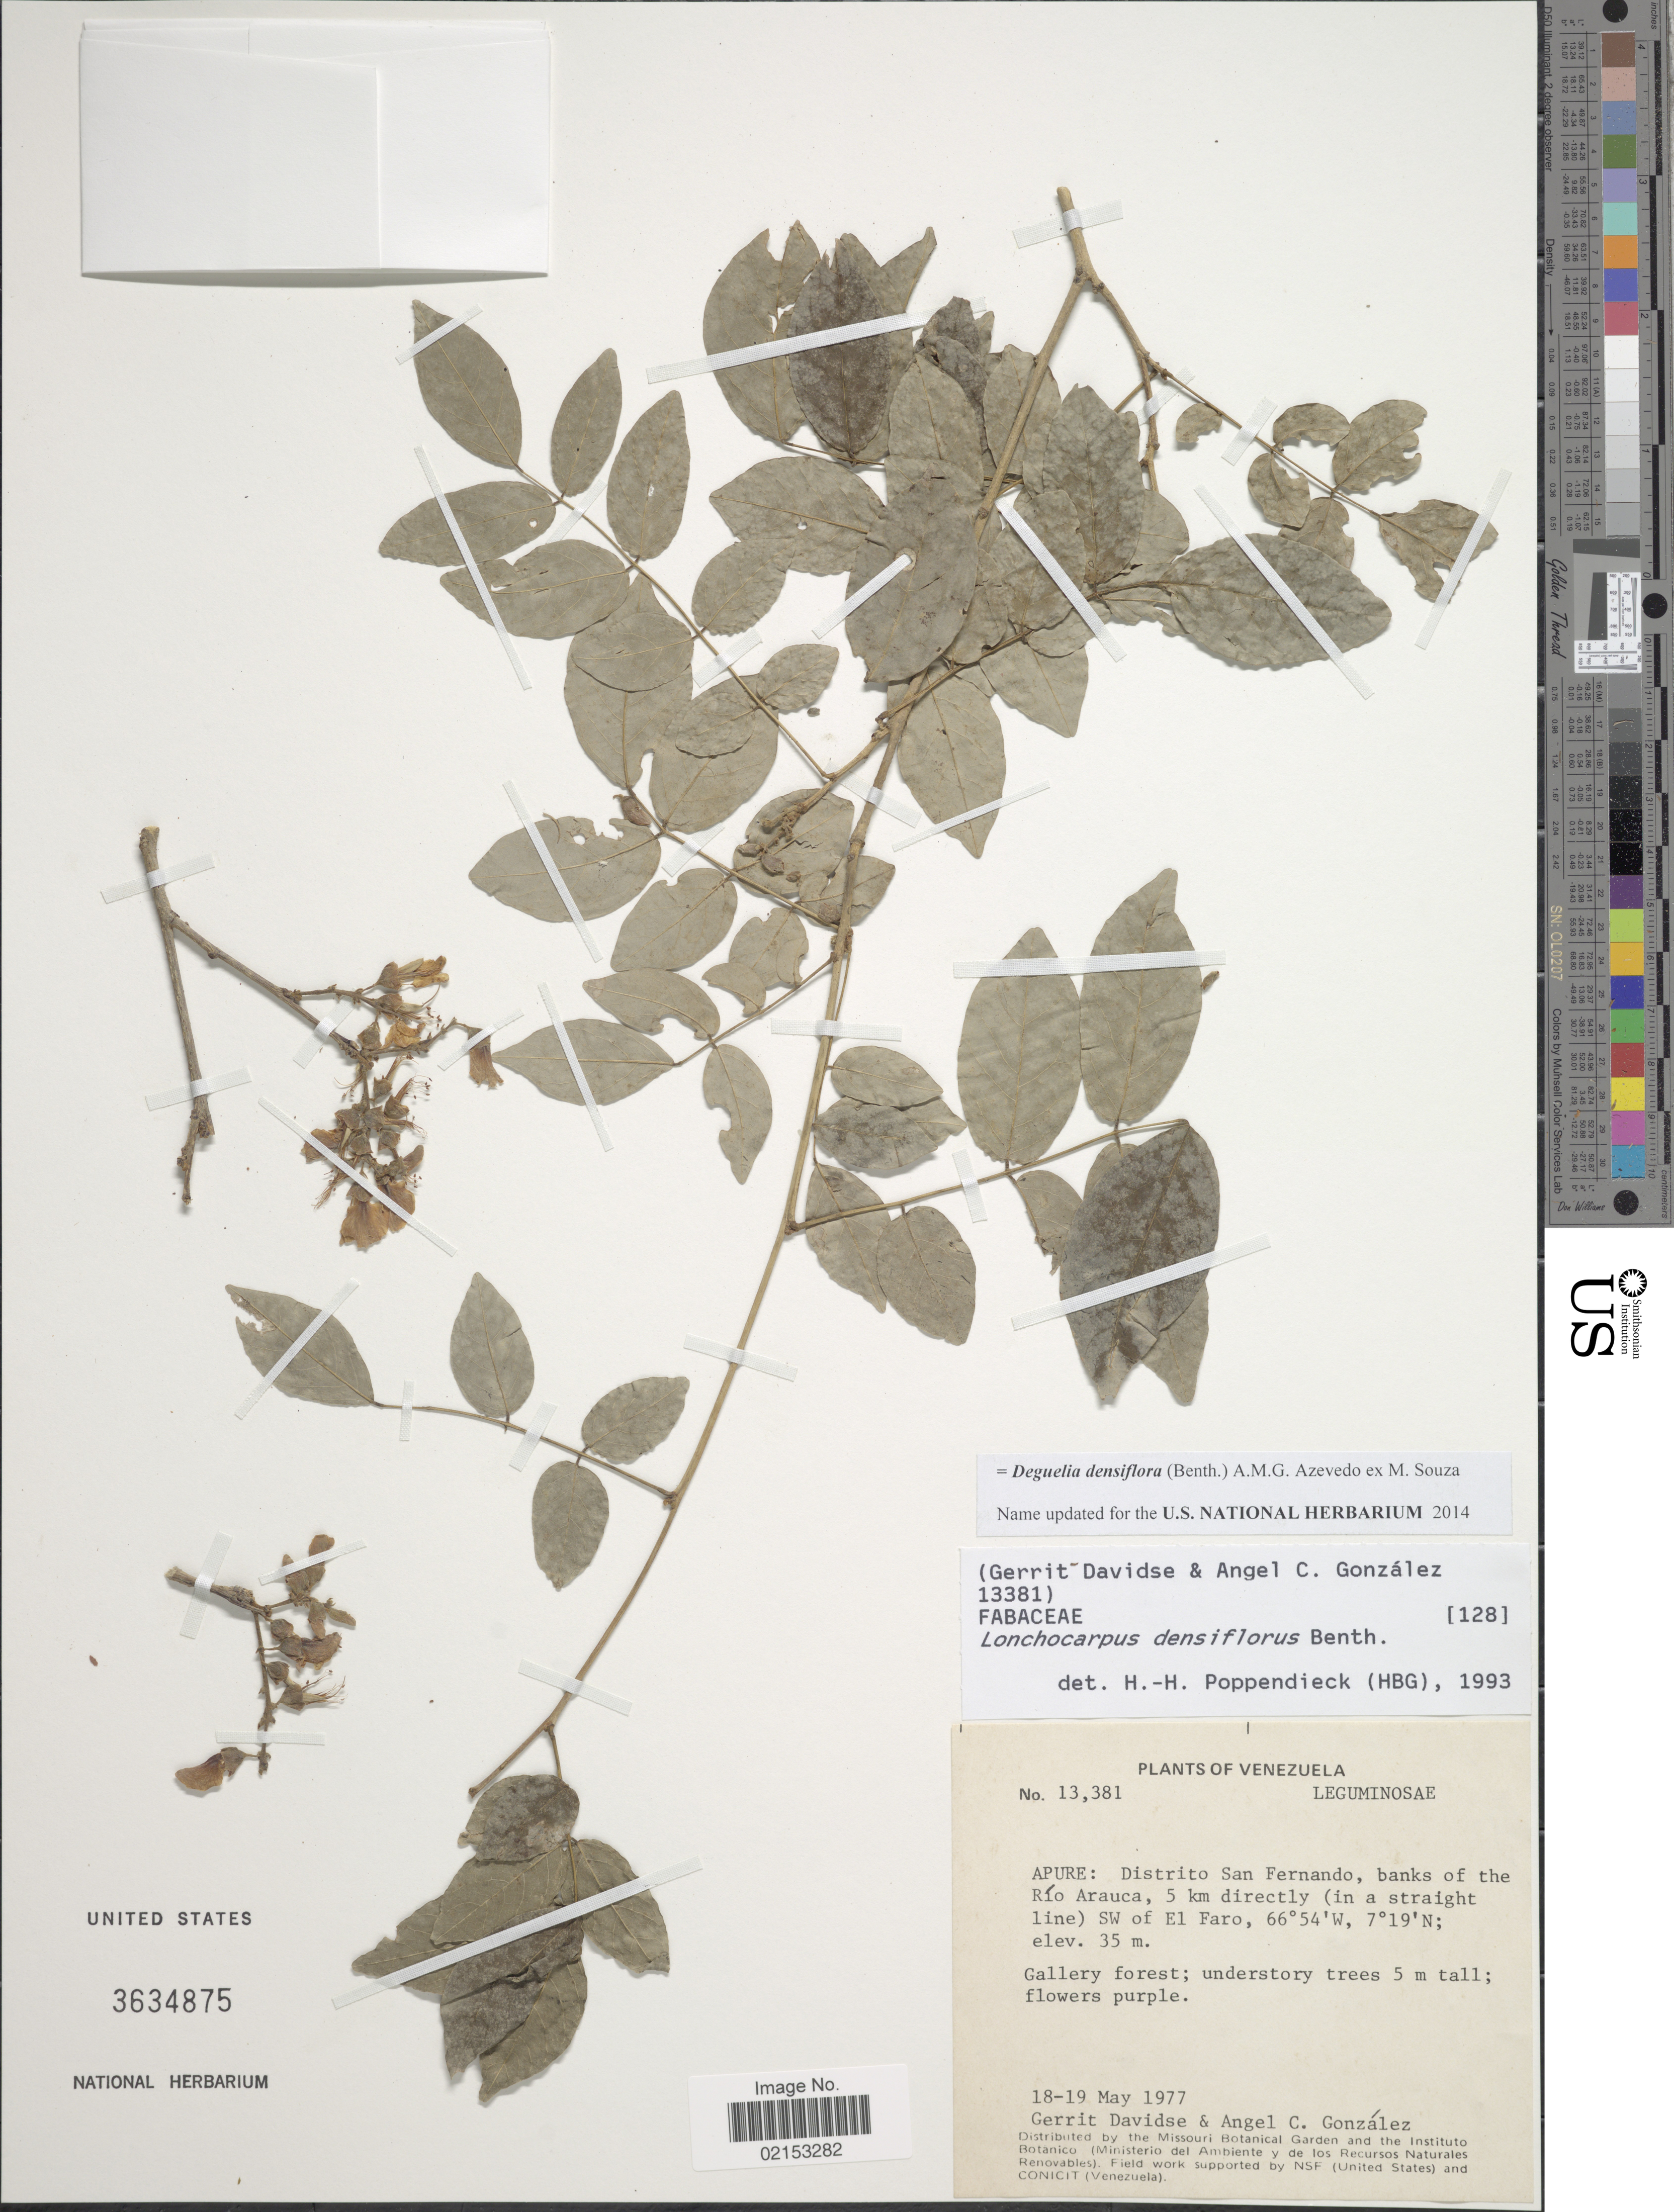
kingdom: Plantae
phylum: Tracheophyta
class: Magnoliopsida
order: Fabales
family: Fabaceae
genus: Deguelia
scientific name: Deguelia densiflora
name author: (Benth.) A.M.G. Azevedo ex M. Sousa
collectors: G. Davidse & A. C. González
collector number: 13381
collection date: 1977-05-18/1977-05-19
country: Venezuela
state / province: Apure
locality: Distrito San Fernando, banks of the Rio Arauca, 5 km sirectly (in a straight line) SW of El Faro.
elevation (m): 35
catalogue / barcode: US 3634875